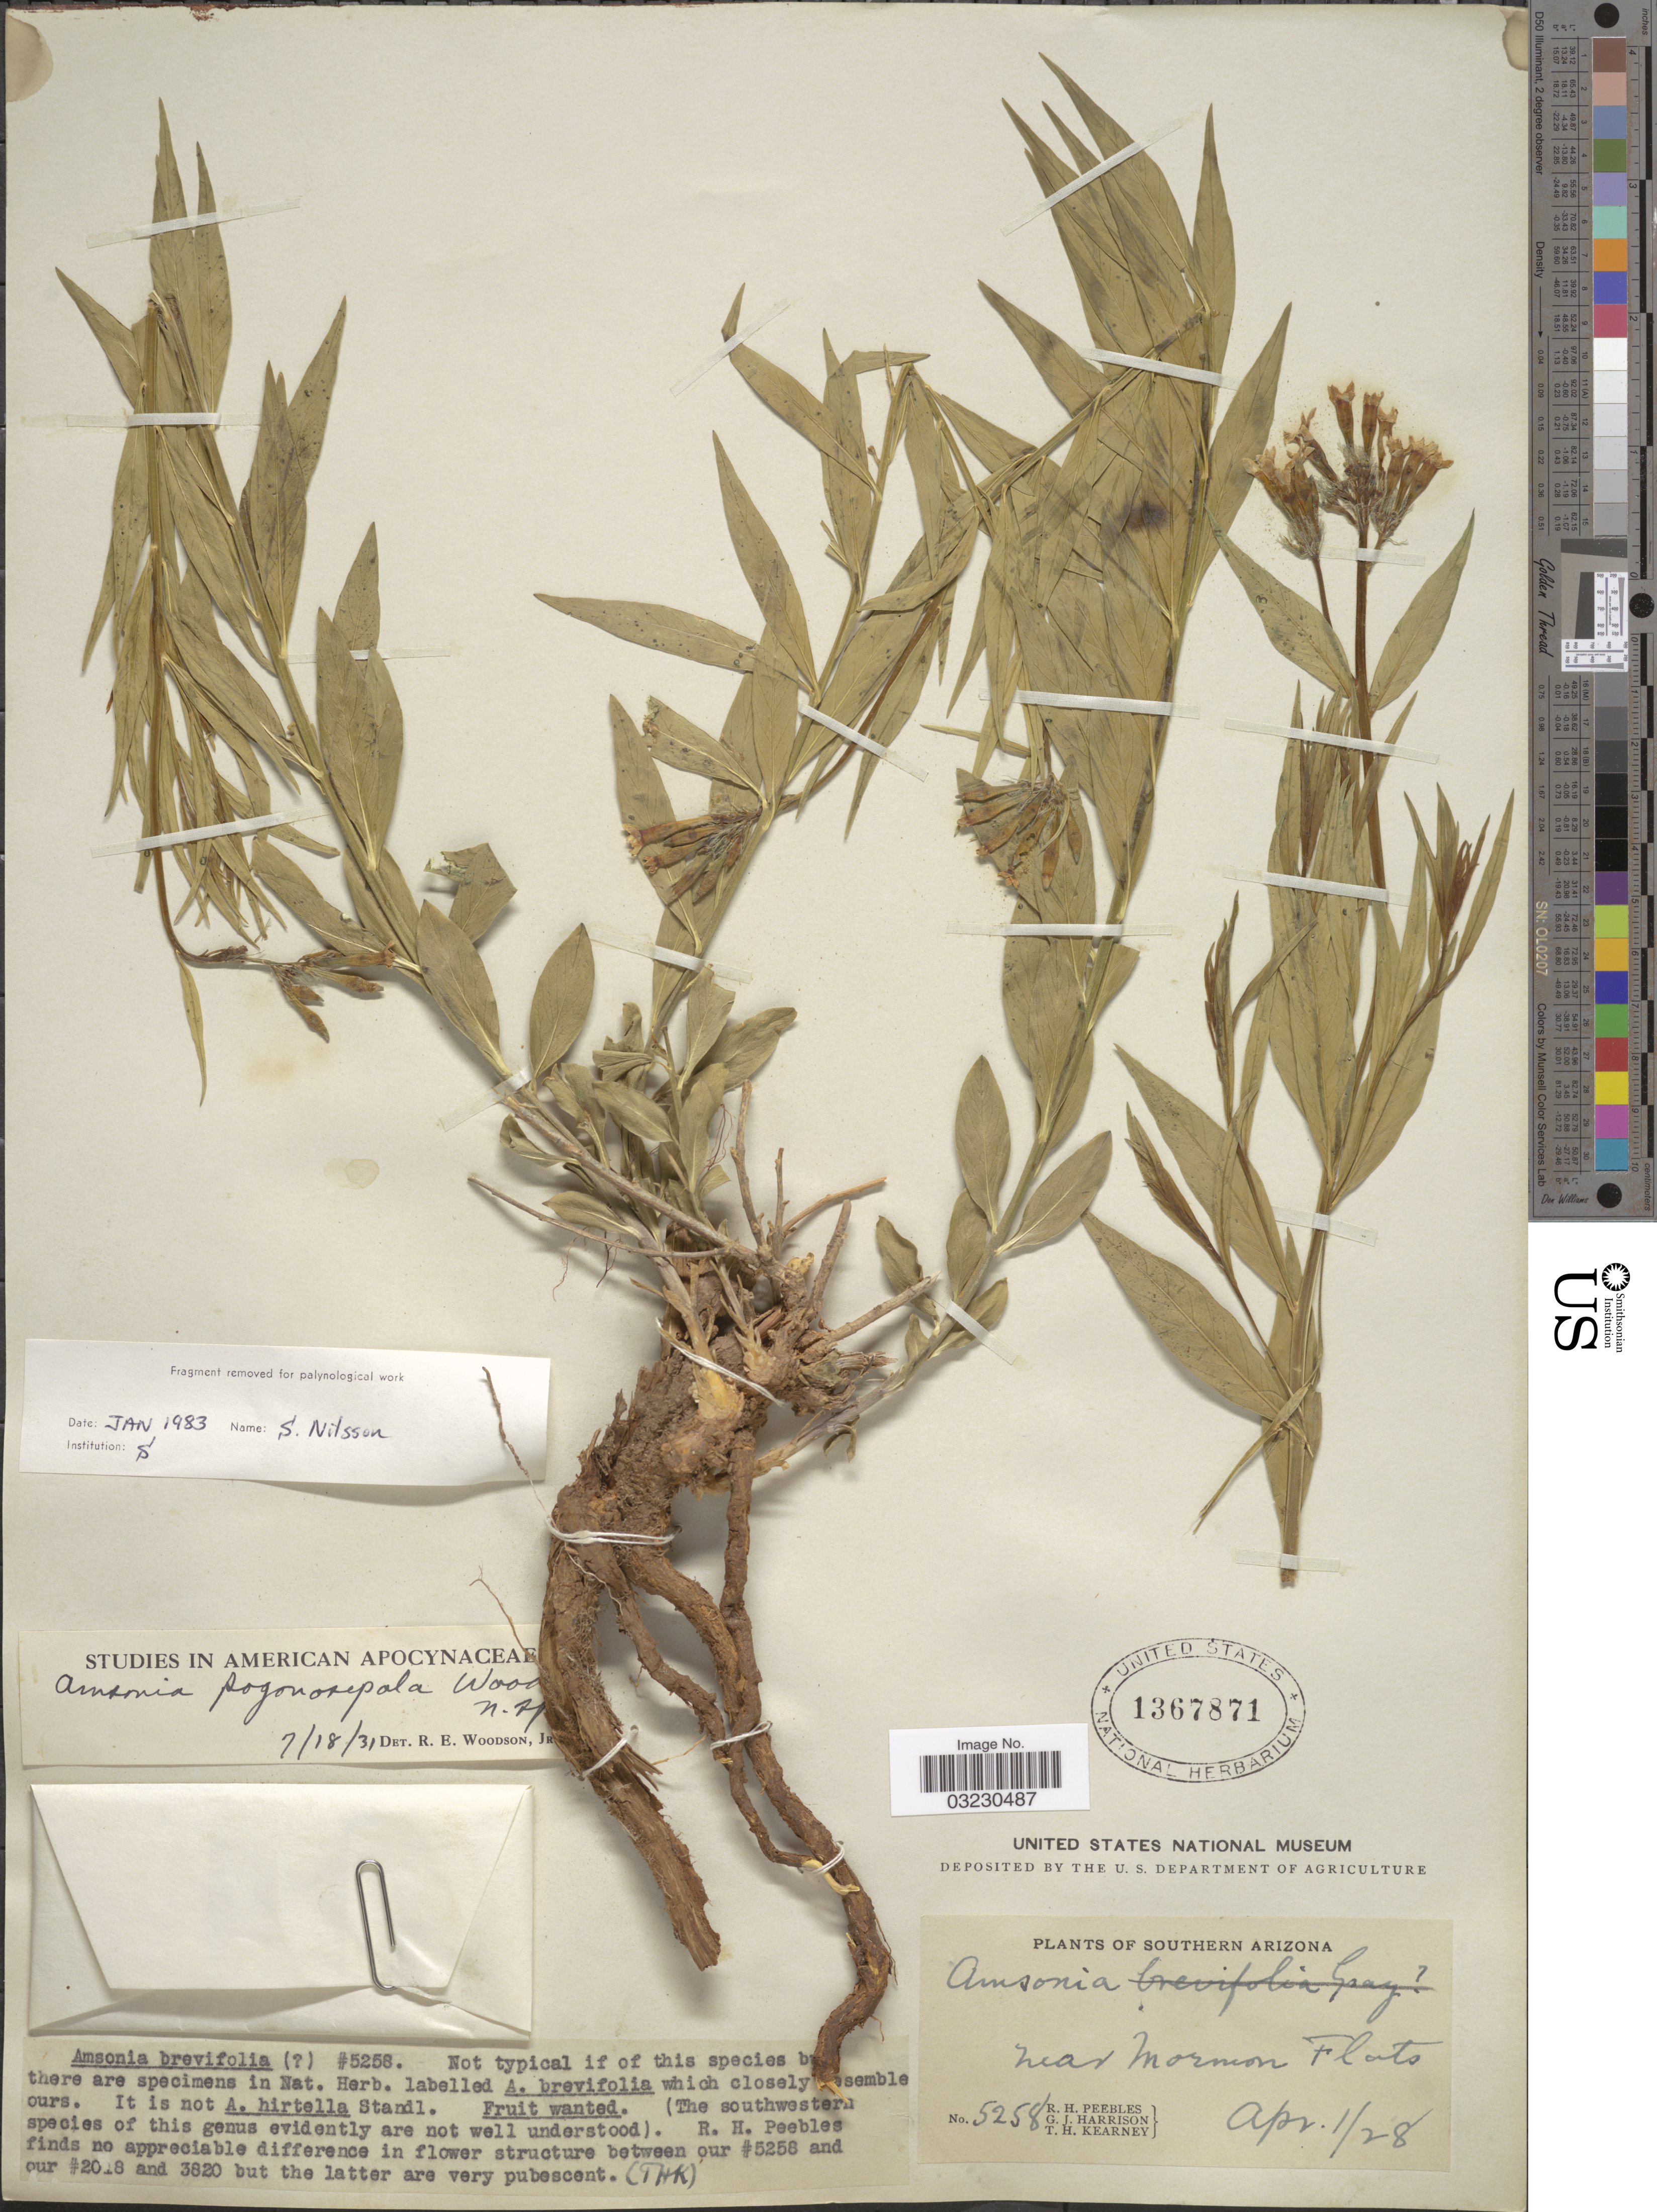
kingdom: Plantae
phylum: Tracheophyta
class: Magnoliopsida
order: Gentianales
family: Apocynaceae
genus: Amsonia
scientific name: Amsonia pogonosepala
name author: Woodson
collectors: R. H. Peebles, G. J. Harrison & T. H. Kearney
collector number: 5258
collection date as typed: Transcribed d/m/y: 1/4/28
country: United States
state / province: Arizona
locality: Southern Arizona, near Mormon Flats.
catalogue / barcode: US 1367871